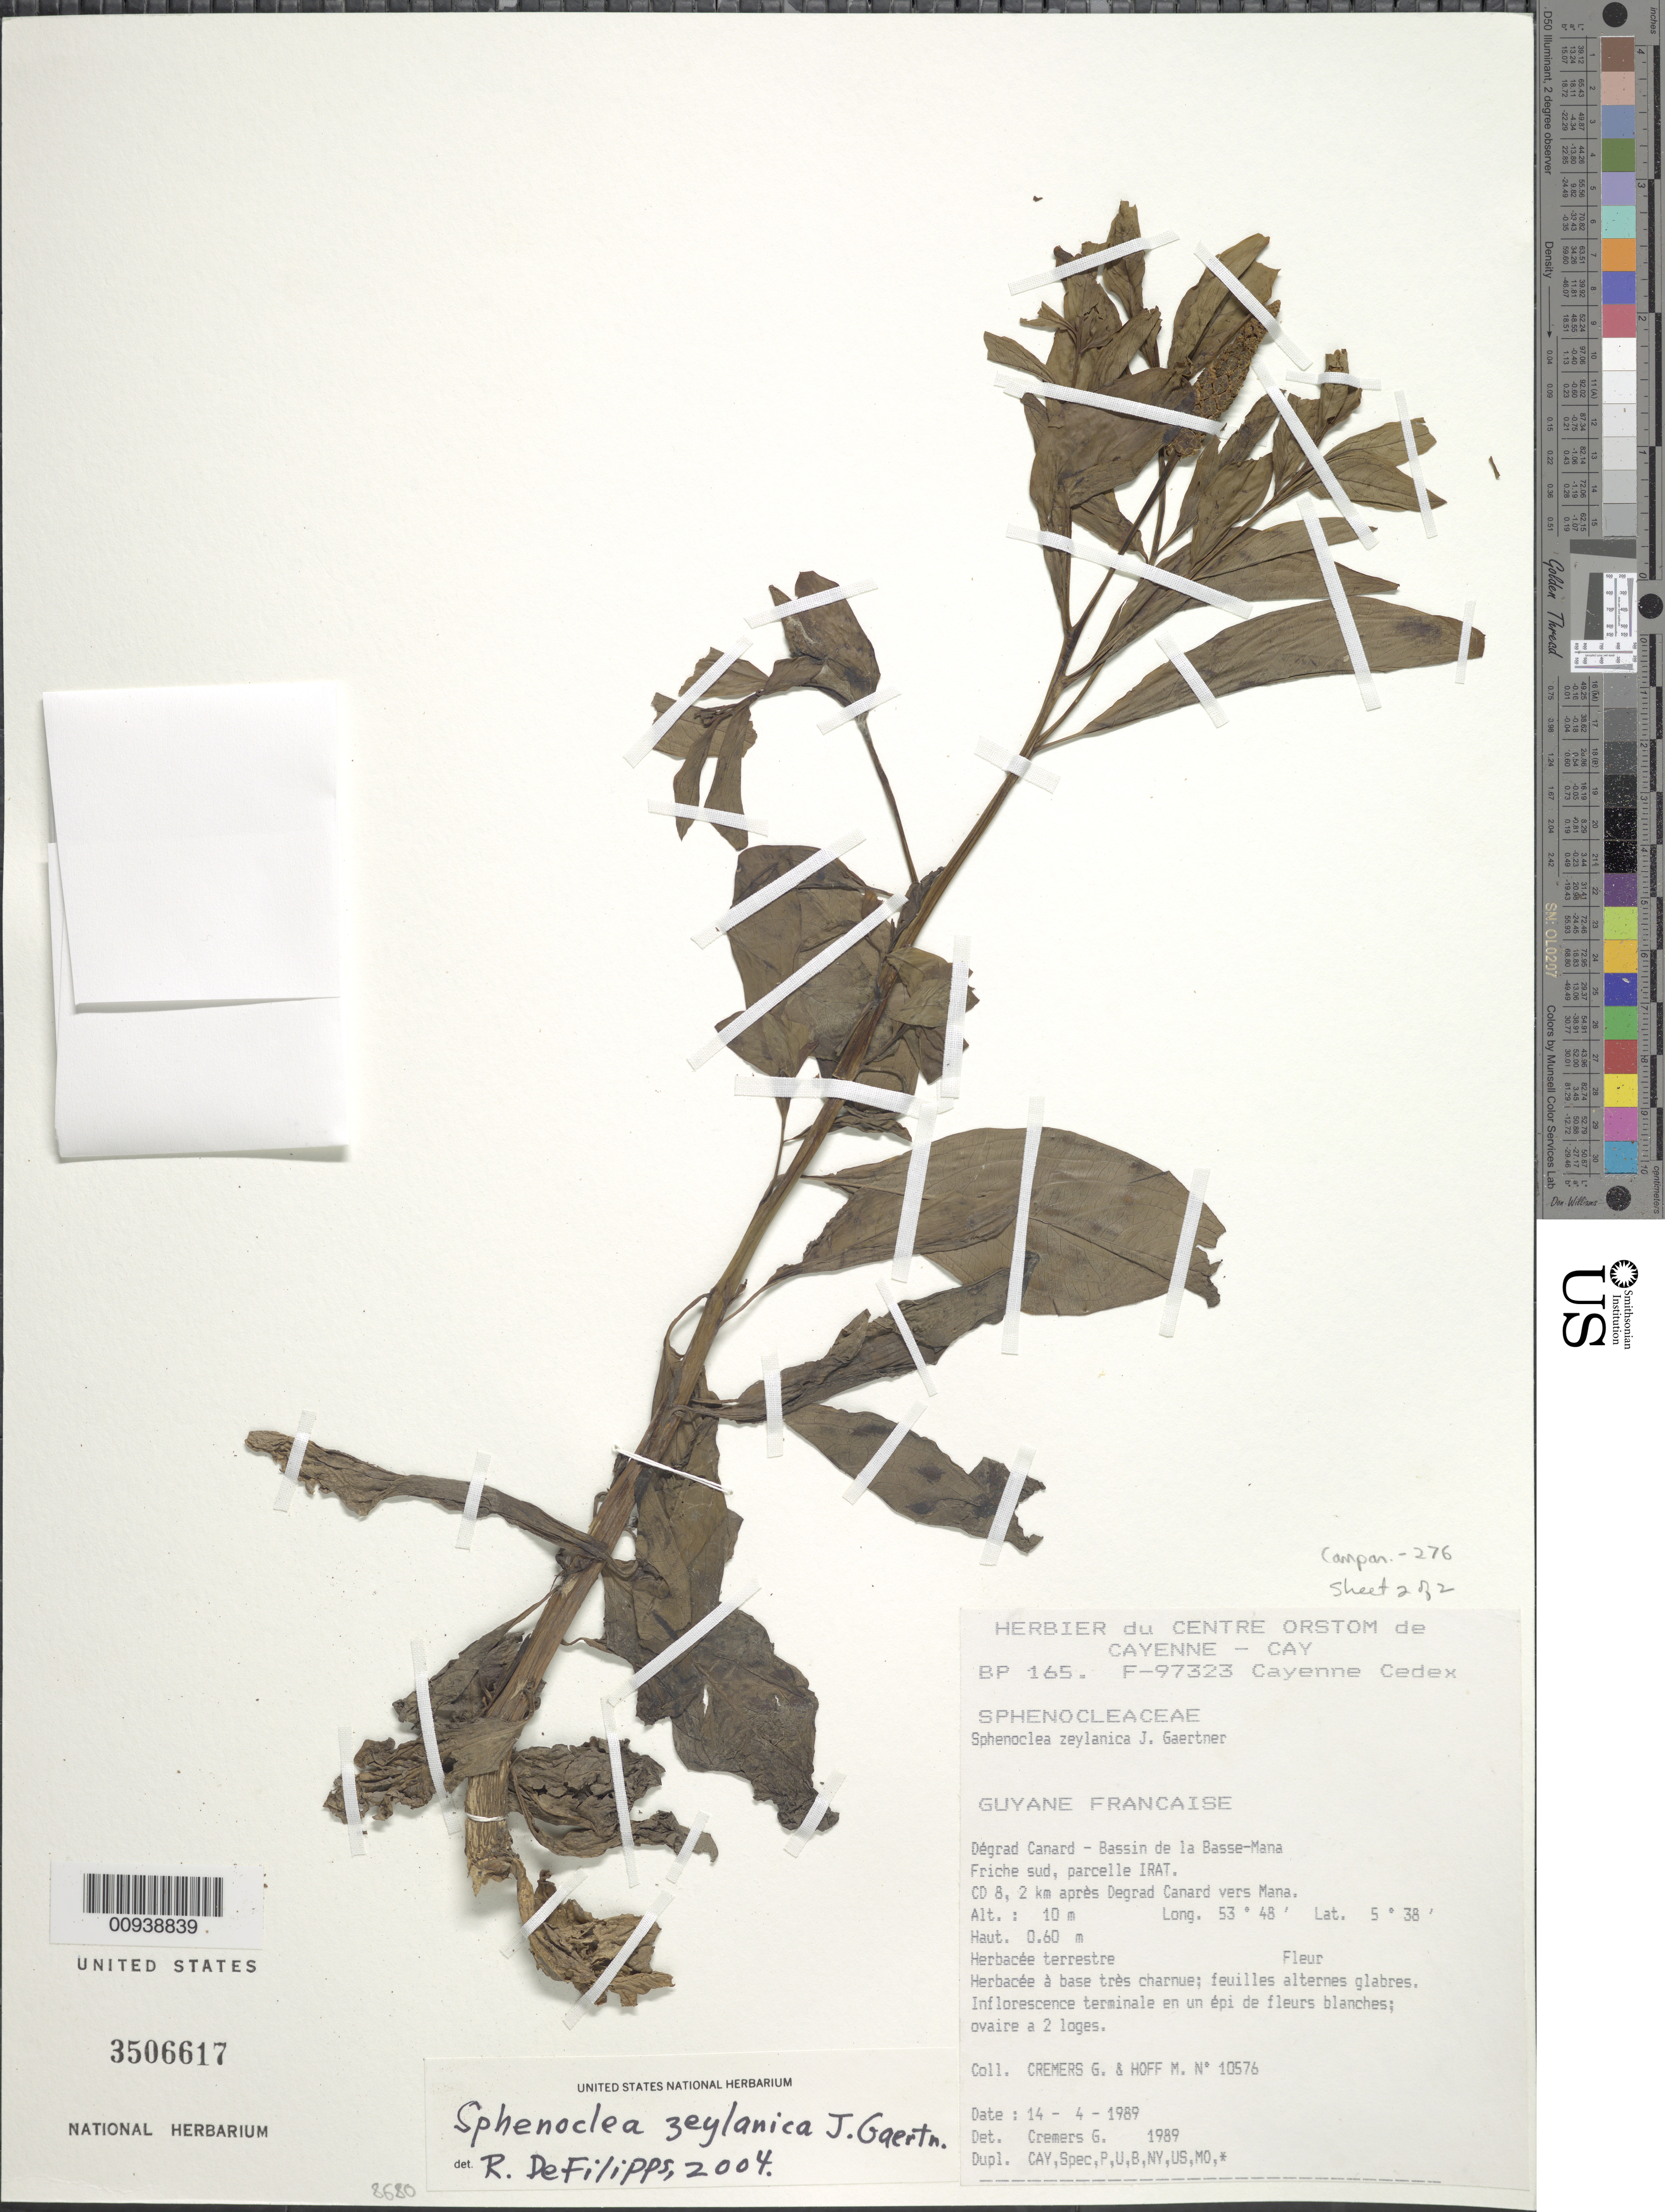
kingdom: Plantae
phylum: Tracheophyta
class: Magnoliopsida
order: Solanales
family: Sphenocleaceae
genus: Sphenoclea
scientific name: Sphenoclea zeylanica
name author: Gaertn.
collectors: G. Cremers & M. Hoff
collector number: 10576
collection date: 1989-04-14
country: French Guiana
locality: Degrad Canard - Bassin de la Basse-Mana. Friche sud, parcelle IRAT. CD 8, 2 km après Degrad Canard vers Mana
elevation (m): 10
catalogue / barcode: US 3506617